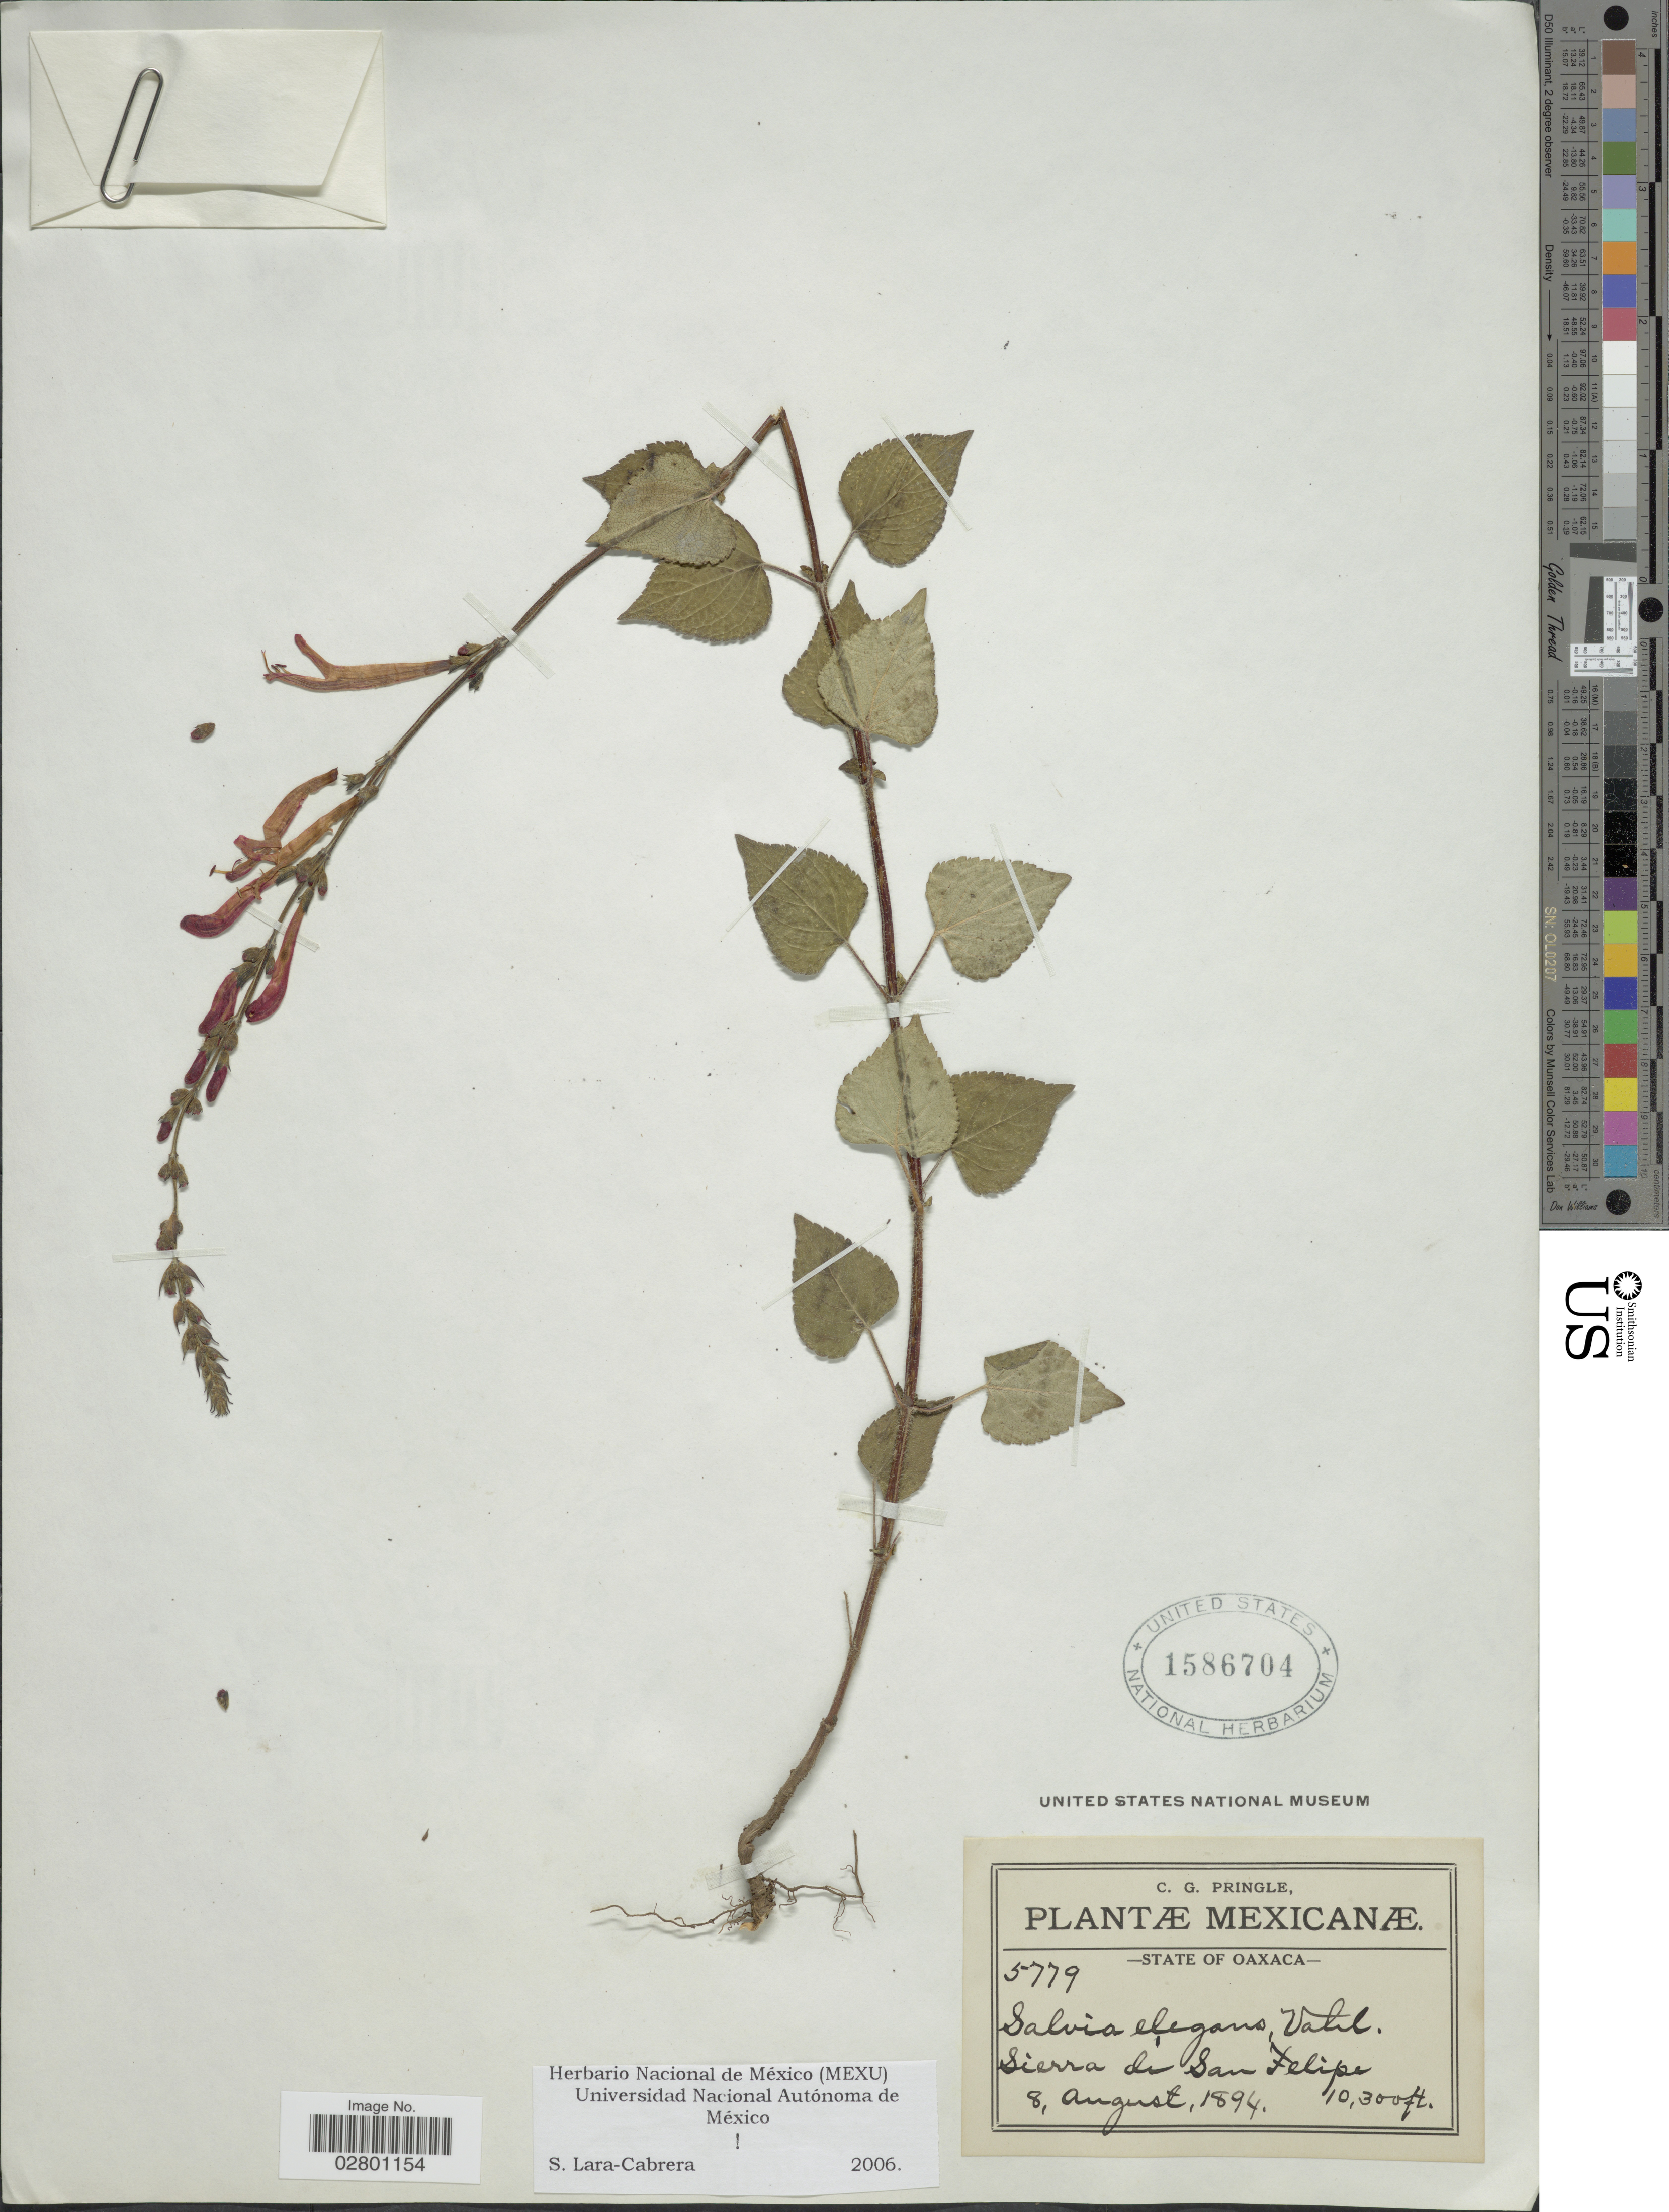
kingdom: Plantae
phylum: Tracheophyta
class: Magnoliopsida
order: Lamiales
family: Lamiaceae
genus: Salvia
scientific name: Salvia elegans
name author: Vahl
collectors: C. G. Pringle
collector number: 5779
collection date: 1894-08-08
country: Mexico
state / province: Oaxaca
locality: Sierra de San Felipe.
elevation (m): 3139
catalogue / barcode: US 1586704